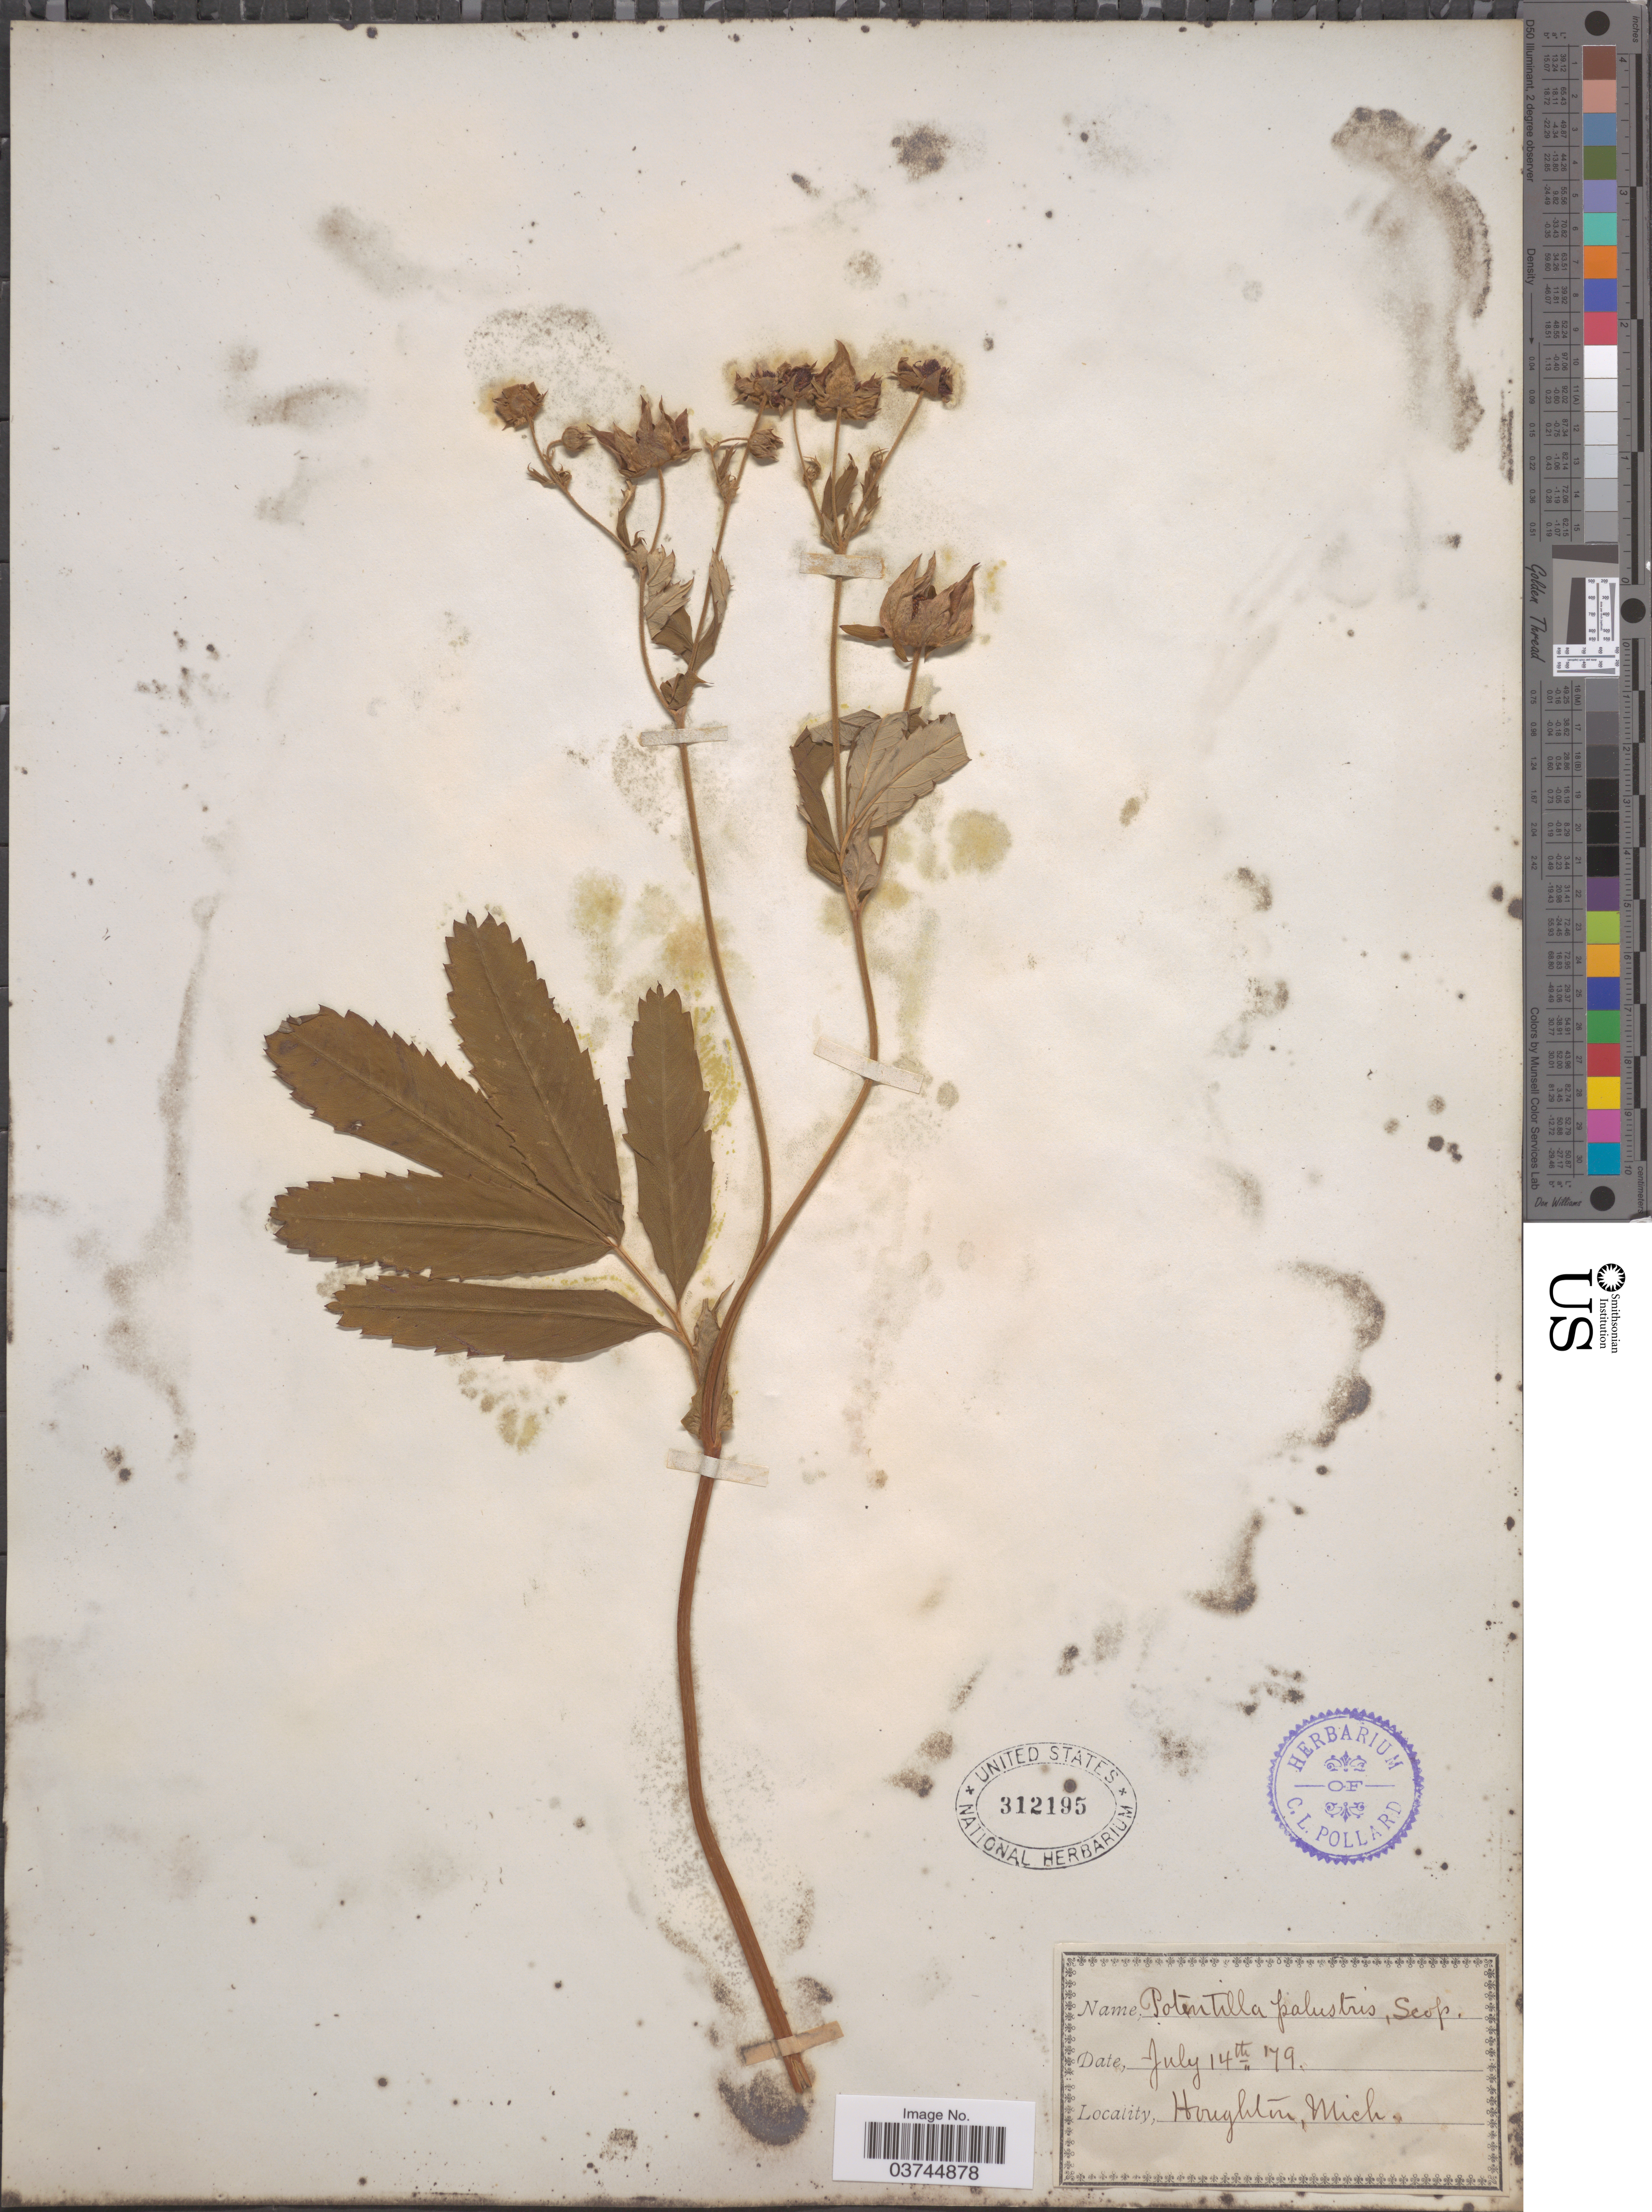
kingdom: Plantae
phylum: Tracheophyta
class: Magnoliopsida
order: Rosales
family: Rosaceae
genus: Comarum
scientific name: Comarum palustre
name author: L.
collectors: ex herb. C.L. Pollard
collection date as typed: Transcribed d/m/y: 14/7/79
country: United States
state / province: Michigan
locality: Houghton.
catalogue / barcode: US 312195